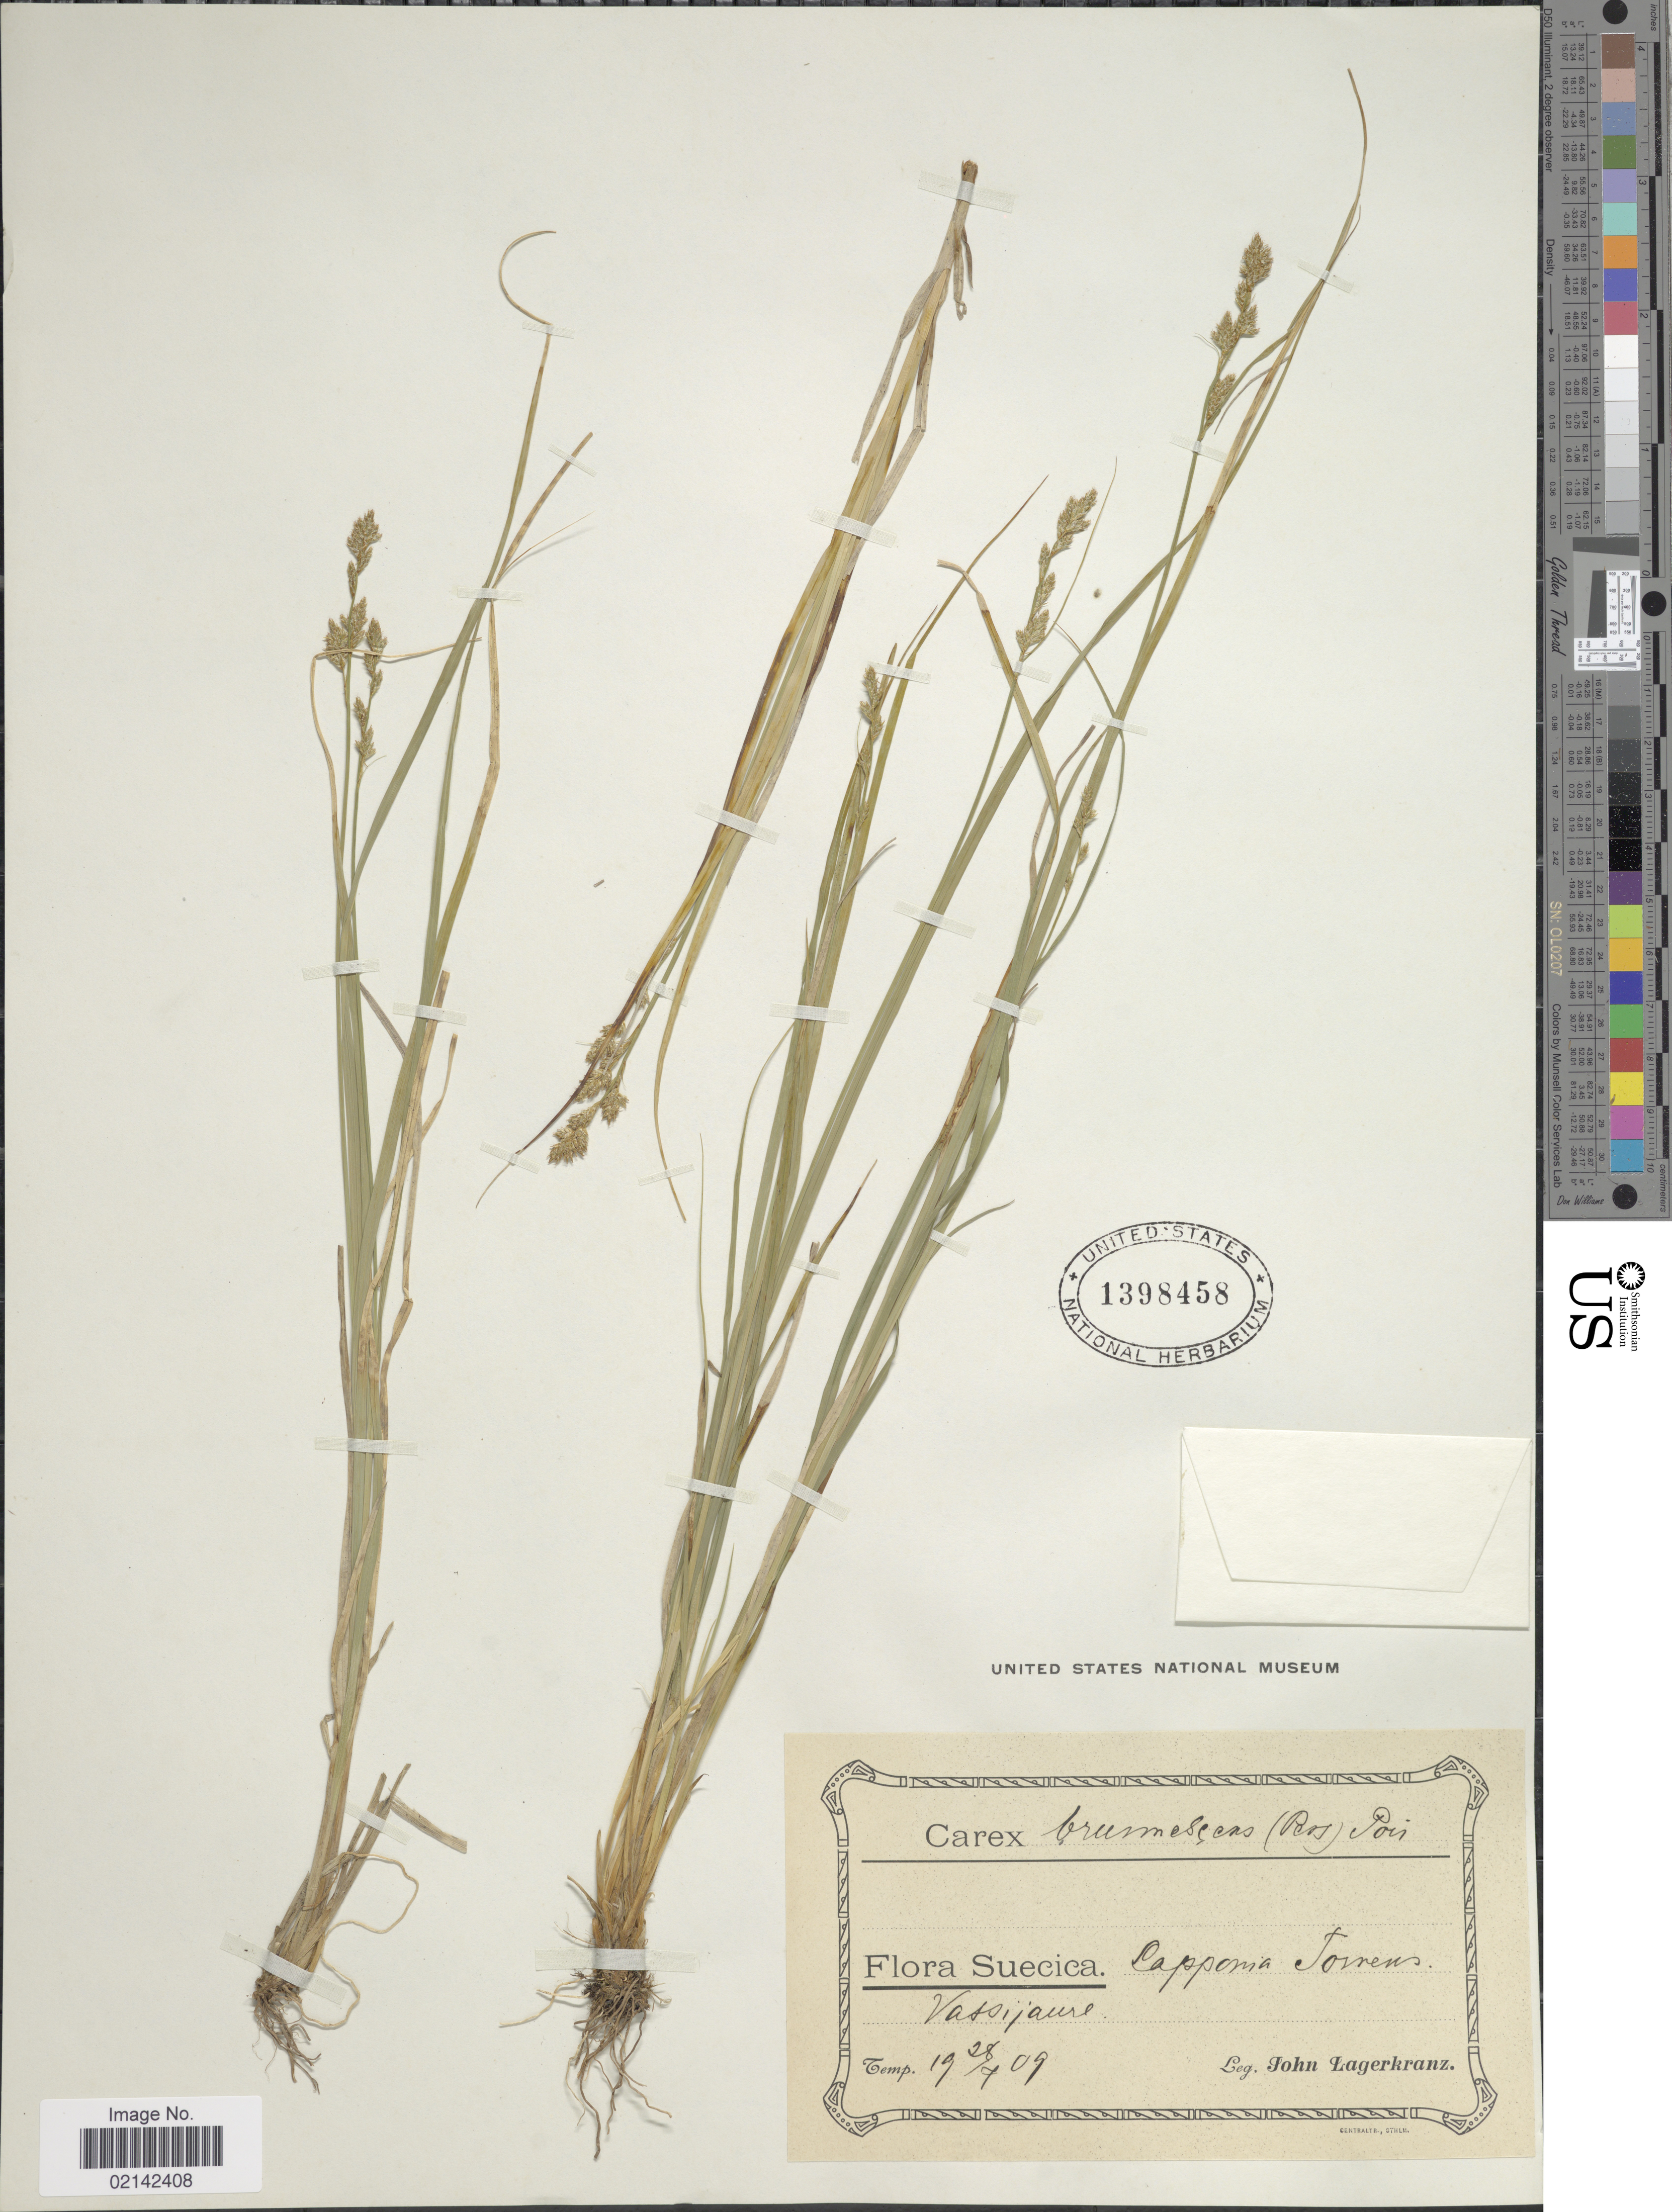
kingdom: Plantae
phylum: Tracheophyta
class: Liliopsida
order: Poales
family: Cyperaceae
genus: Carex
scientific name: Carex brunnescens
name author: (Pers.) Poir.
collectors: J. Lagerkranz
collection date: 1909-07-28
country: Sweden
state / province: Norrbotten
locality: Suecica, Lapponia Tosrens, Vassijaure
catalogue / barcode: US 1398458